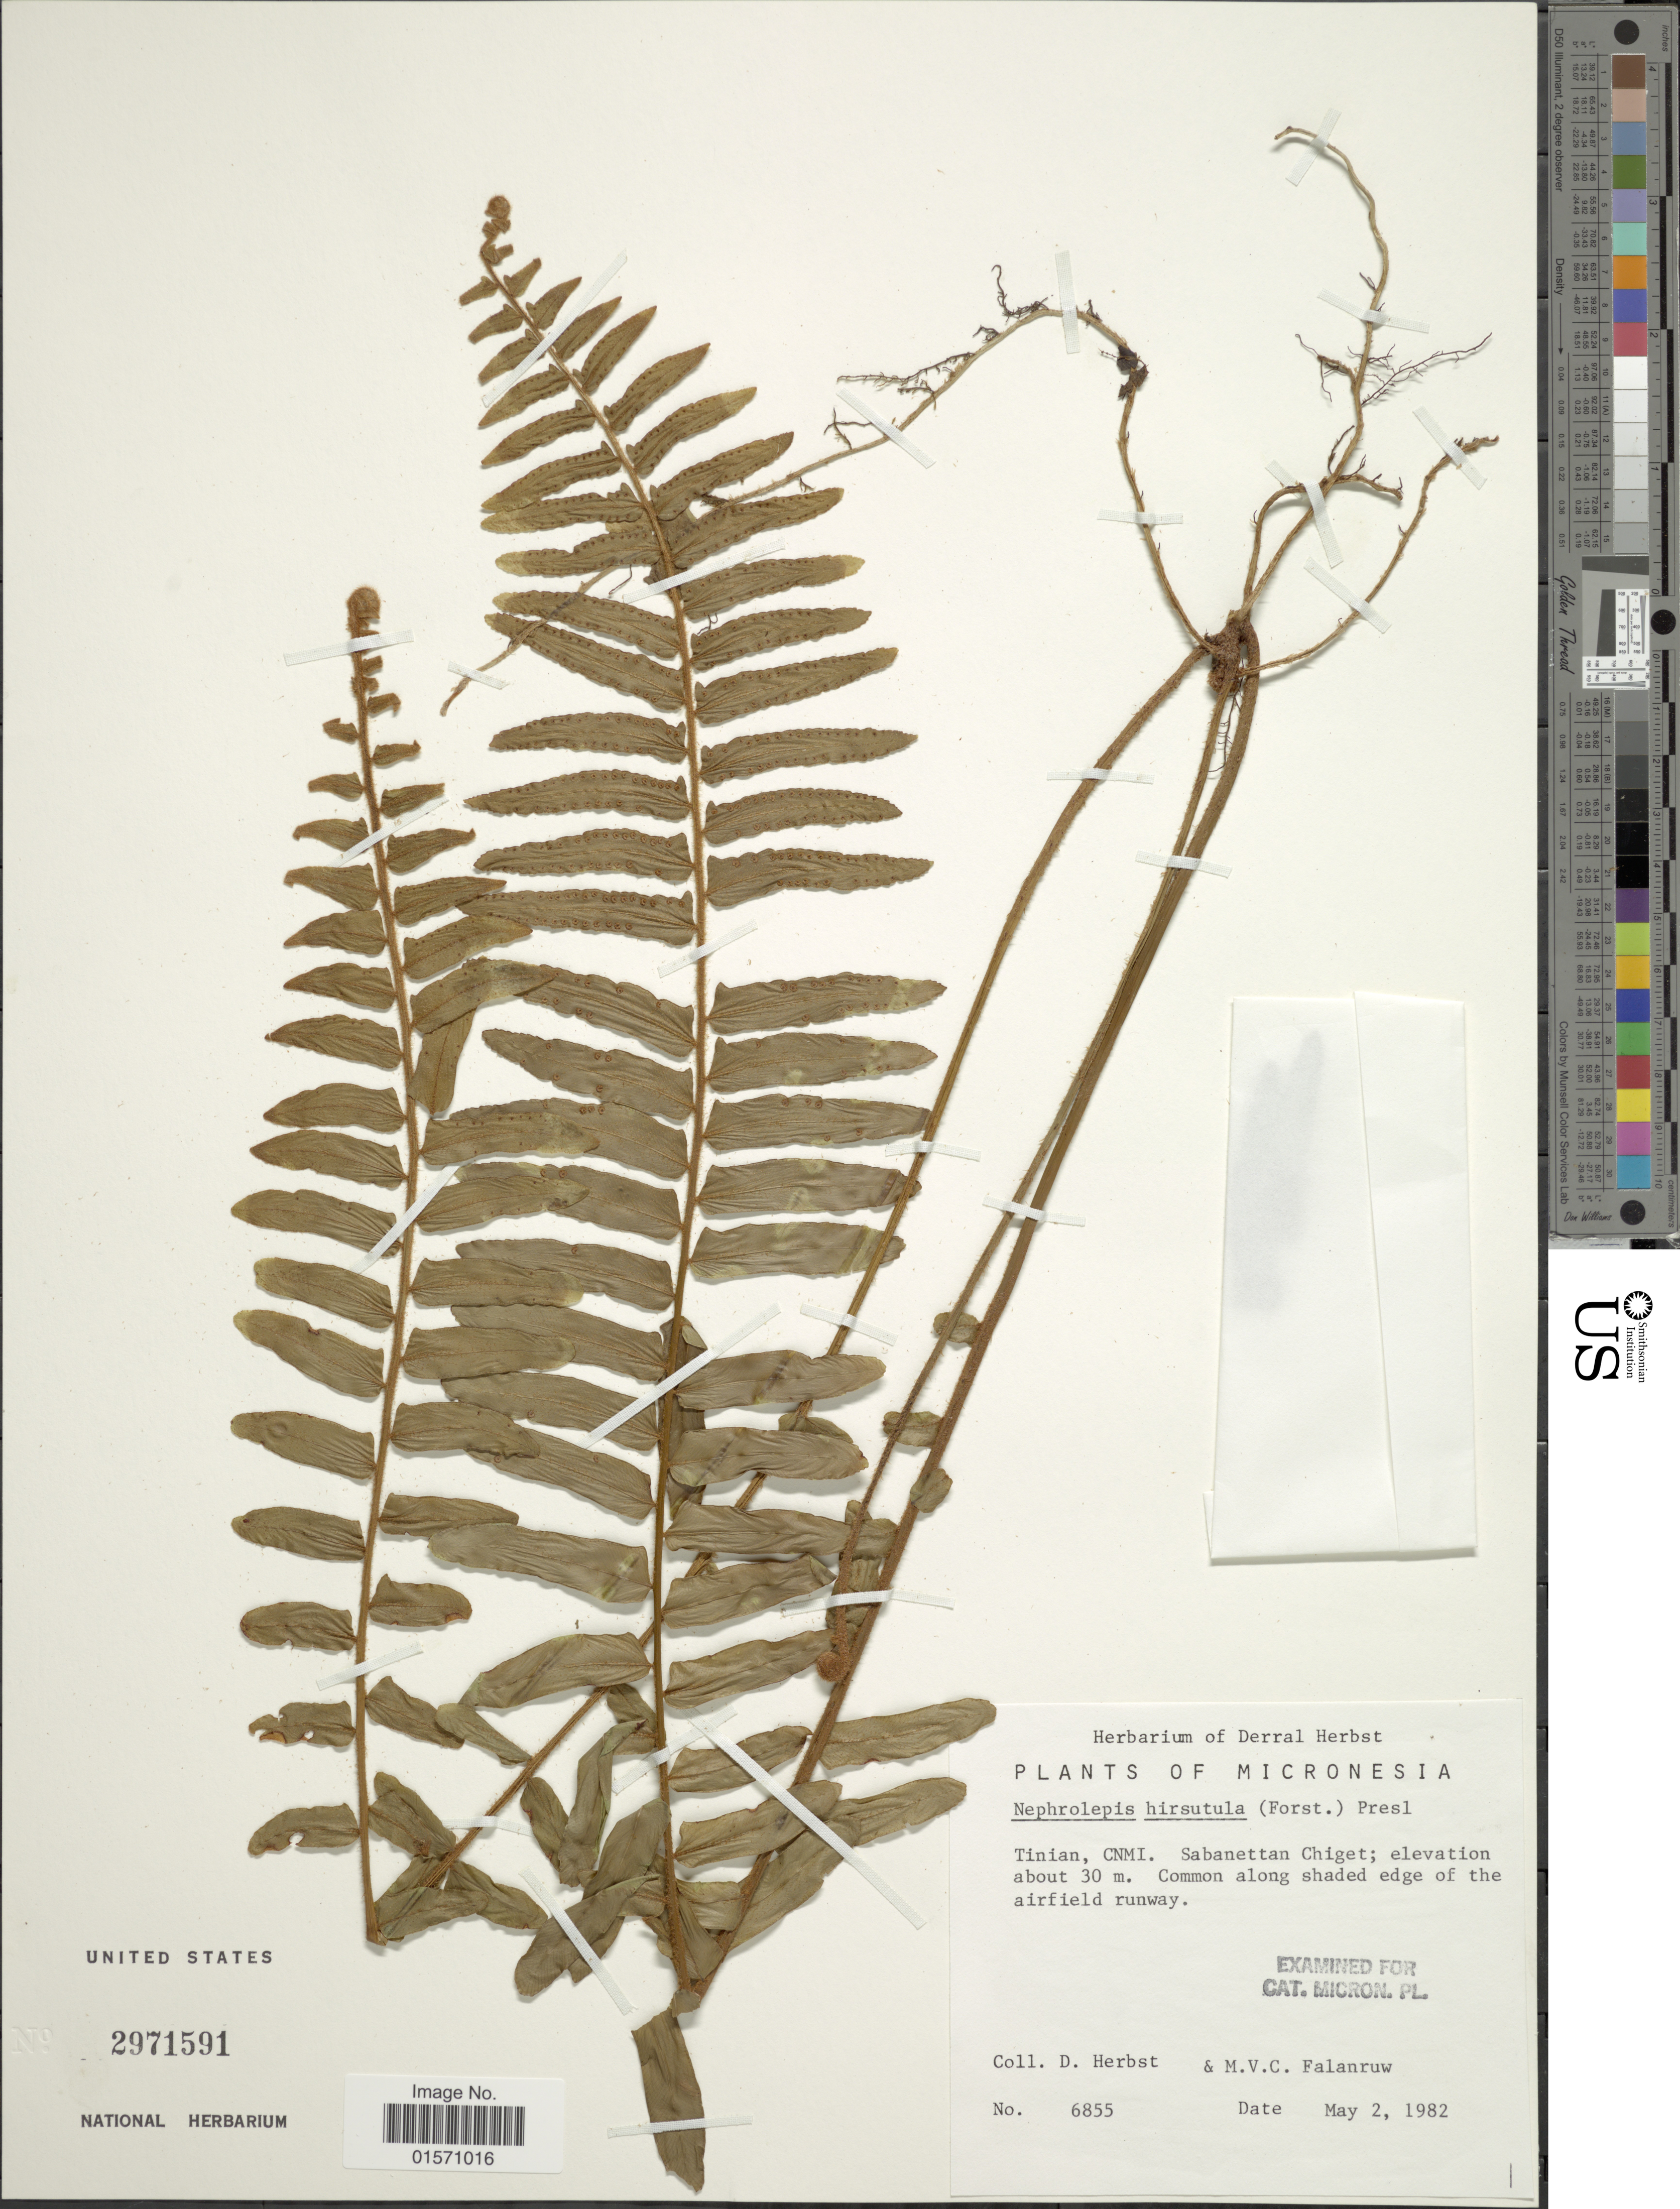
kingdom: Plantae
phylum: Tracheophyta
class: Polypodiopsida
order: Polypodiales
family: Nephrolepidaceae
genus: Nephrolepis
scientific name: Nephrolepis hirsutula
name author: (G. Forst.) C. Presl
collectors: D. Herbst & M. V. Falanruw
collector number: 685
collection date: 1982-05-02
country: Northern Mariana Islands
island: Tinian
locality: Tinian, CNMI. Sabanettan Chiget. along shaded edge of the airfield runway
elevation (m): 30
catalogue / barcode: US 2971591